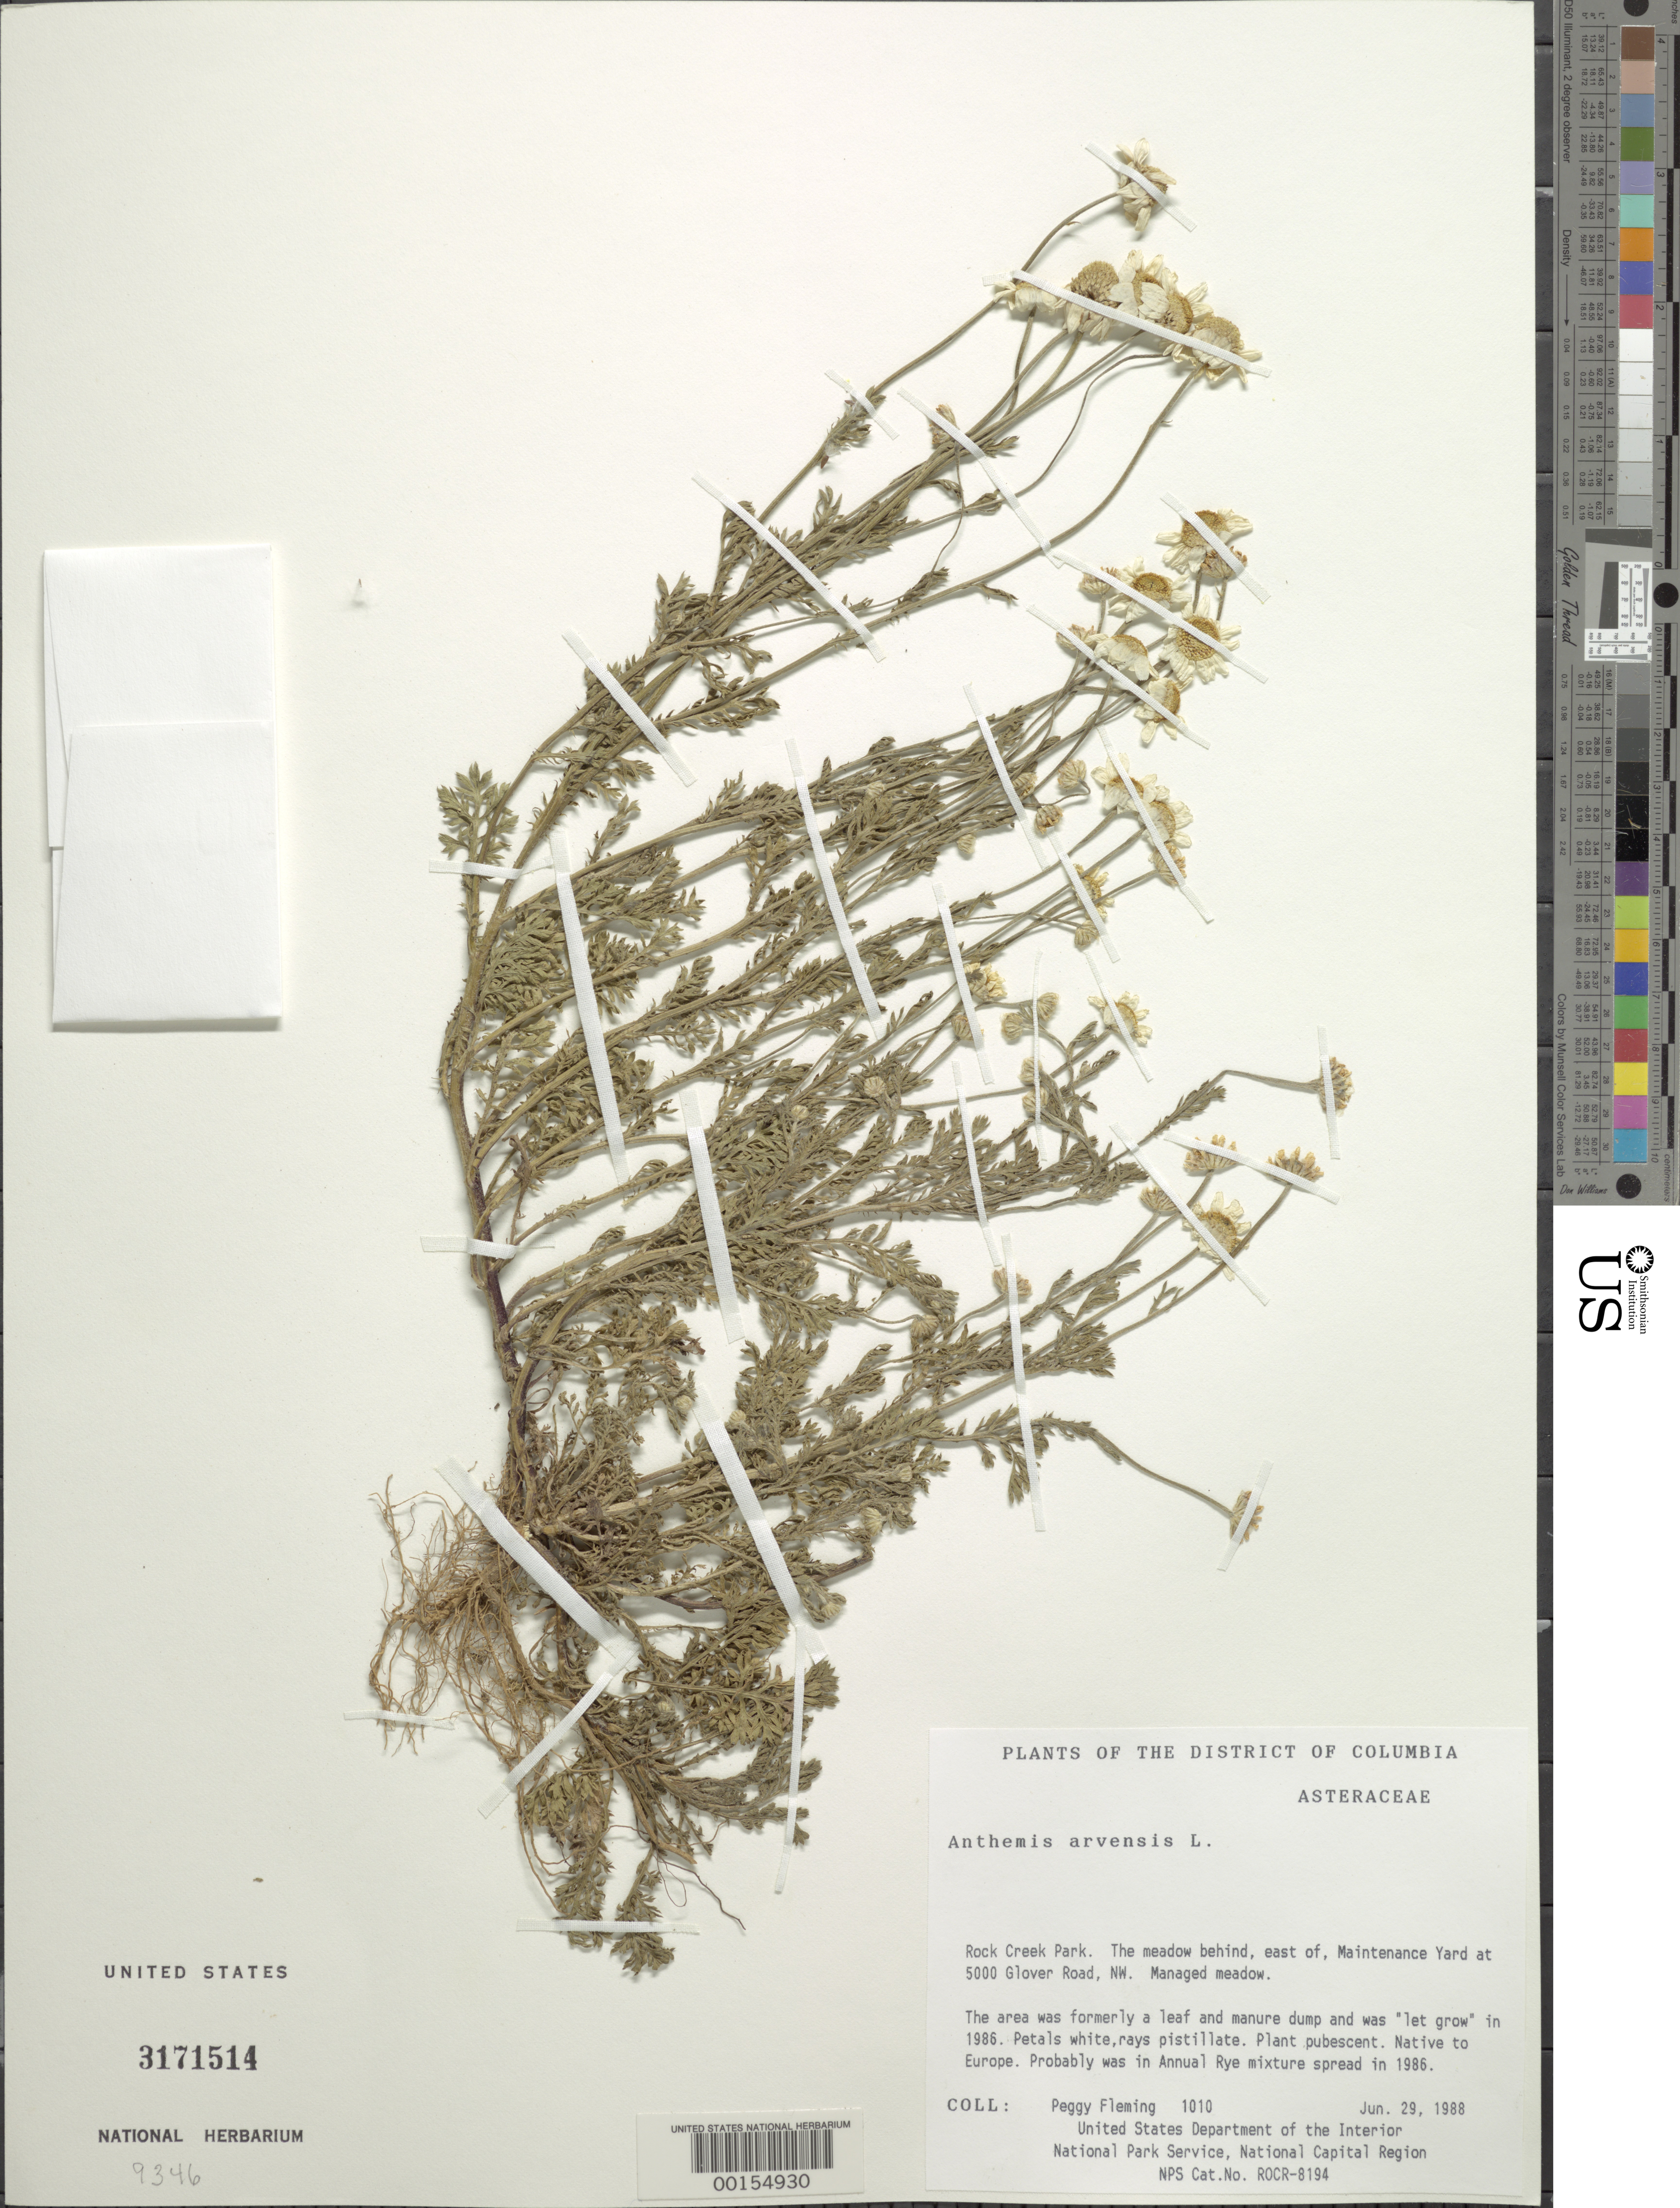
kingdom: Plantae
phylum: Tracheophyta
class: Magnoliopsida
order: Asterales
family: Asteraceae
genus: Anthemis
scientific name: Anthemis arvensis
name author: L.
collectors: P. Fleming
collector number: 1010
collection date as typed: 29 Jun 1988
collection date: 1988-06-29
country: United States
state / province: District of Columbia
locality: Rock Creek Park, meadow east of maintenance yard at Glover Rd, NW Rock Creek Park & vicinity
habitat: Managed meadow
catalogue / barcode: US 3171514